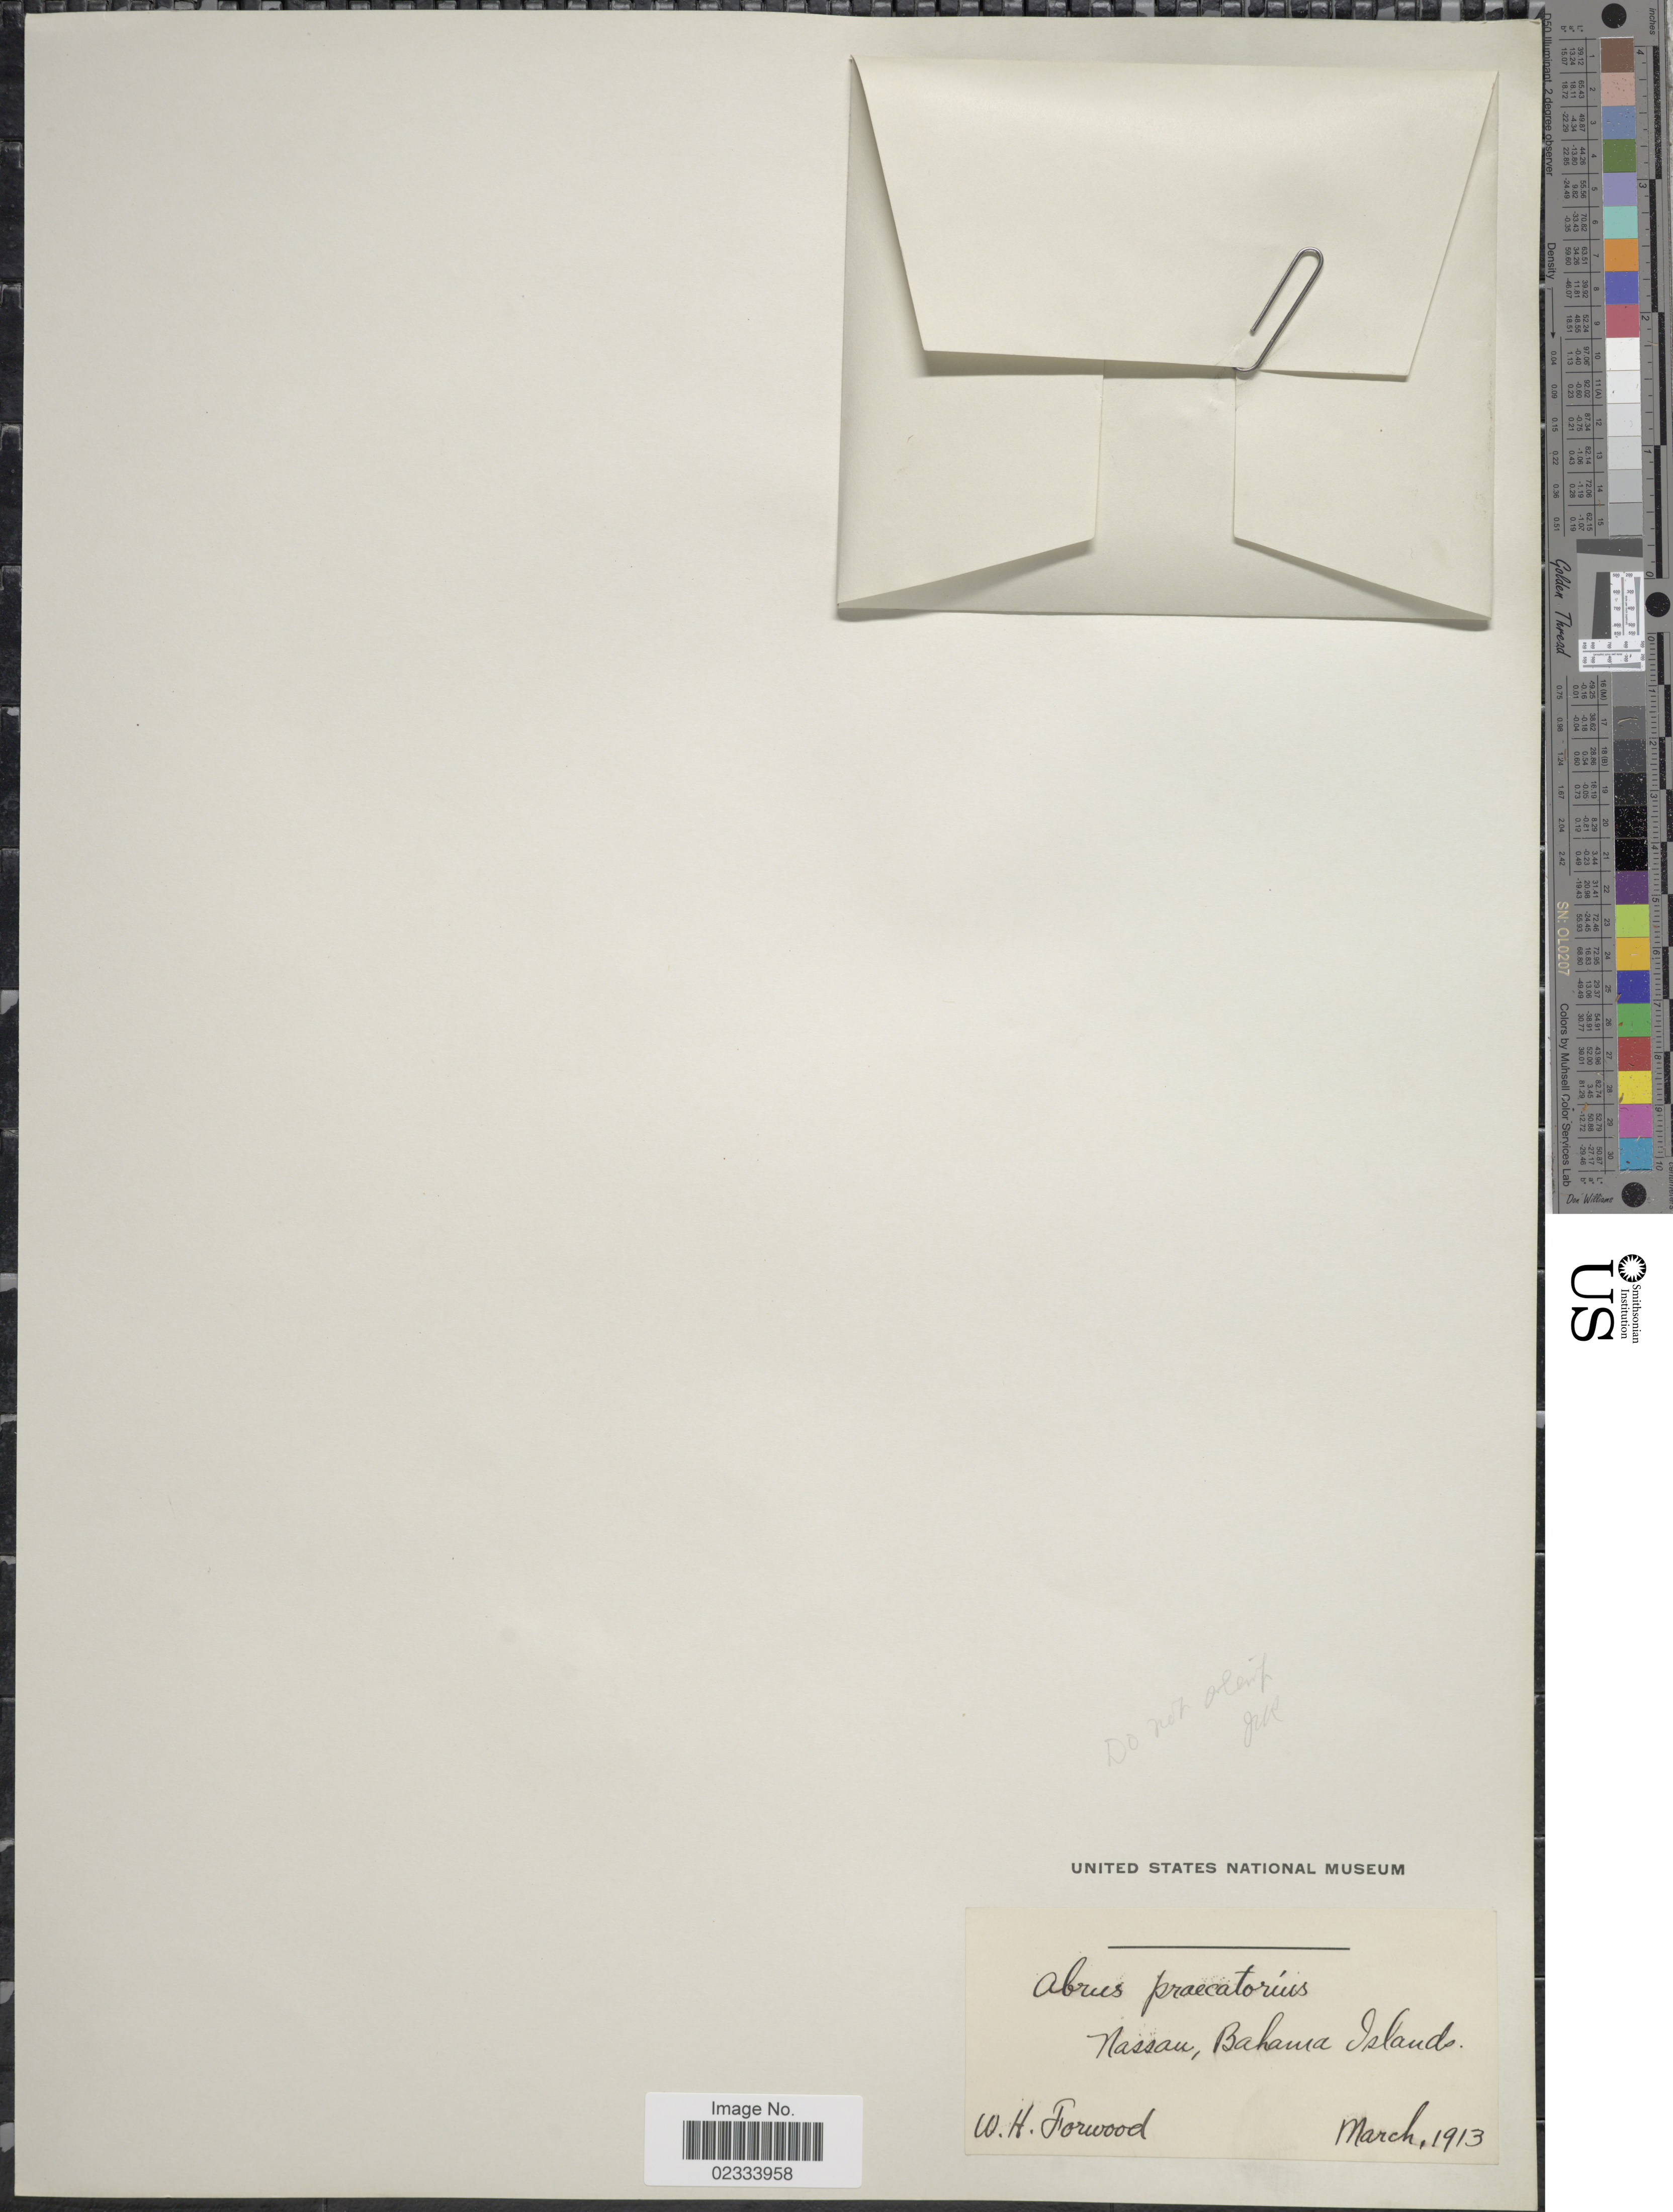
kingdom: Plantae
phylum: Tracheophyta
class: Magnoliopsida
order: Fabales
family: Fabaceae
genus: Abrus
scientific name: Abrus precatorius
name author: L.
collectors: W. Forwood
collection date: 1913-03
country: Cook Islands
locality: Nassau, Bahama Islands